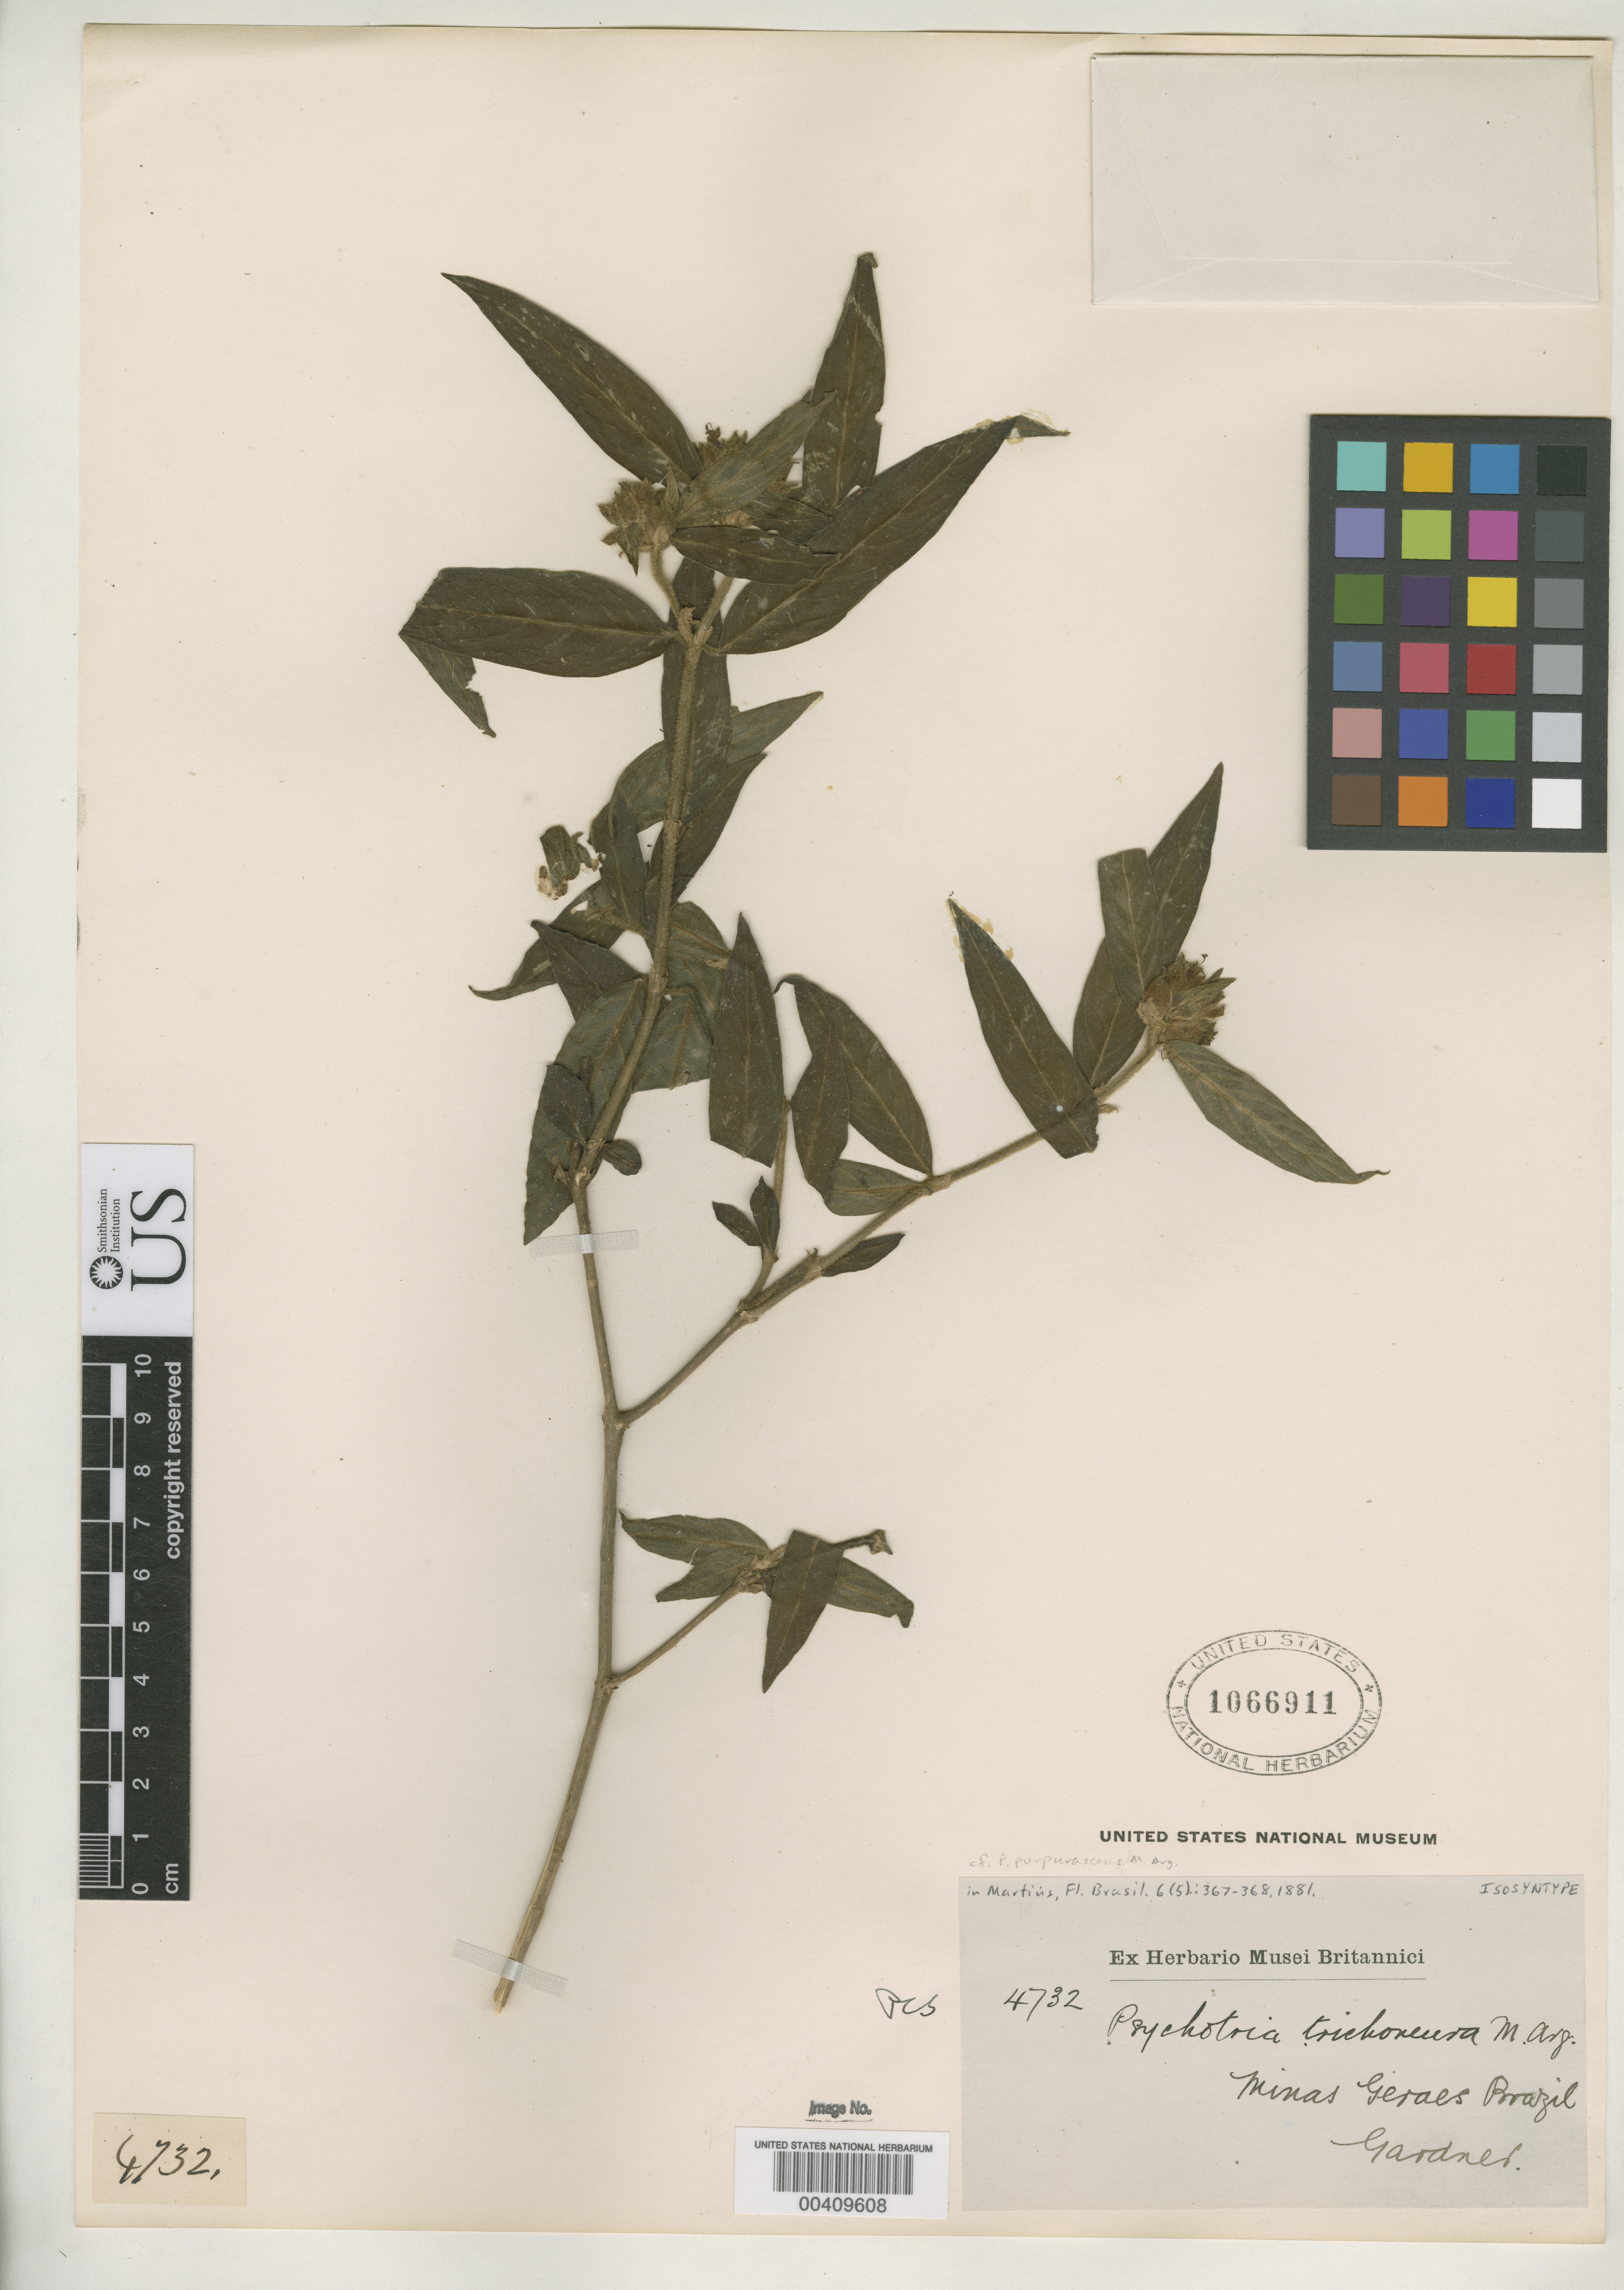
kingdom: Plantae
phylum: Tracheophyta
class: Magnoliopsida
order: Gentianales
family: Rubiaceae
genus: Psychotria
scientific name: Psychotria trichoneura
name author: Müll. Arg. in Mart.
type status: Isosyntype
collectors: G. Gardner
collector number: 4732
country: Brazil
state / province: Minas Gerais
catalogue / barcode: US 1066911